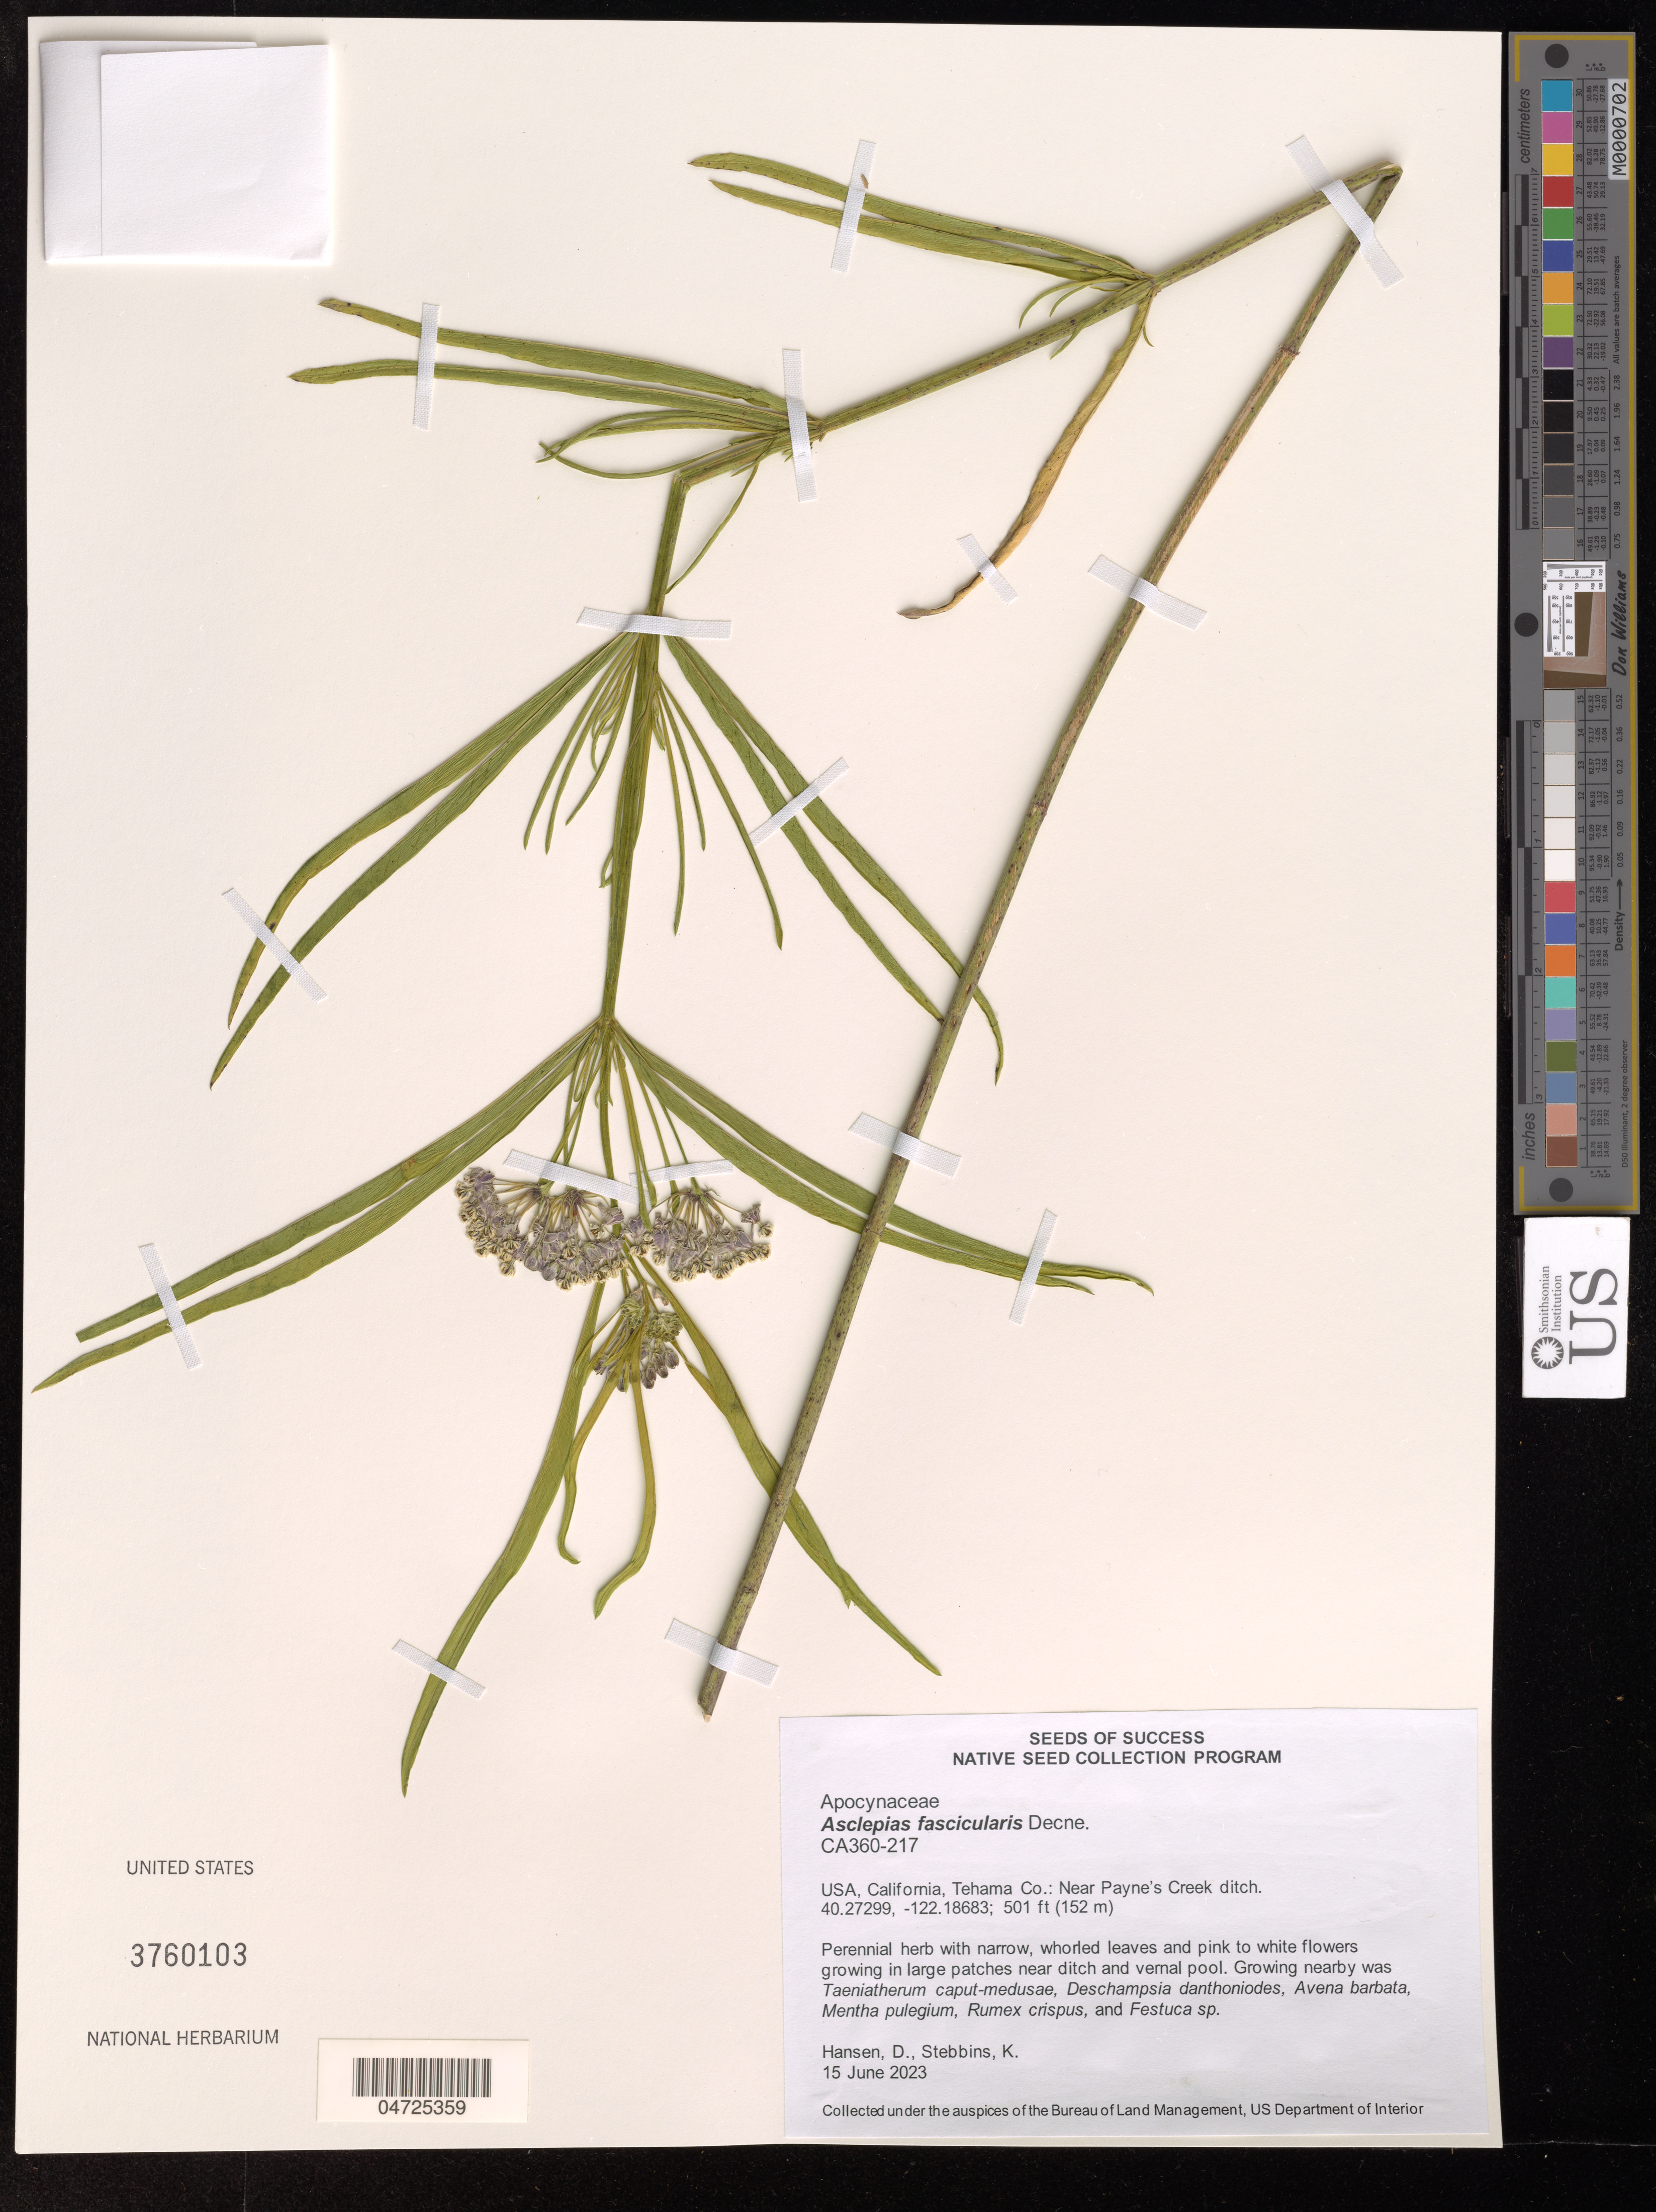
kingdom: Plantae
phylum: Tracheophyta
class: Magnoliopsida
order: Gentianales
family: Apocynaceae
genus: Asclepias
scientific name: Asclepias fascicularis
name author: Decne.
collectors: D. Hansen & K. Stebbins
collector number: CA360-217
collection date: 2023-06-15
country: United States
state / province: California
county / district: Tehama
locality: Tehama Co.: Near Payne's Creek ditch.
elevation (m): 153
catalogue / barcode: US 3760103